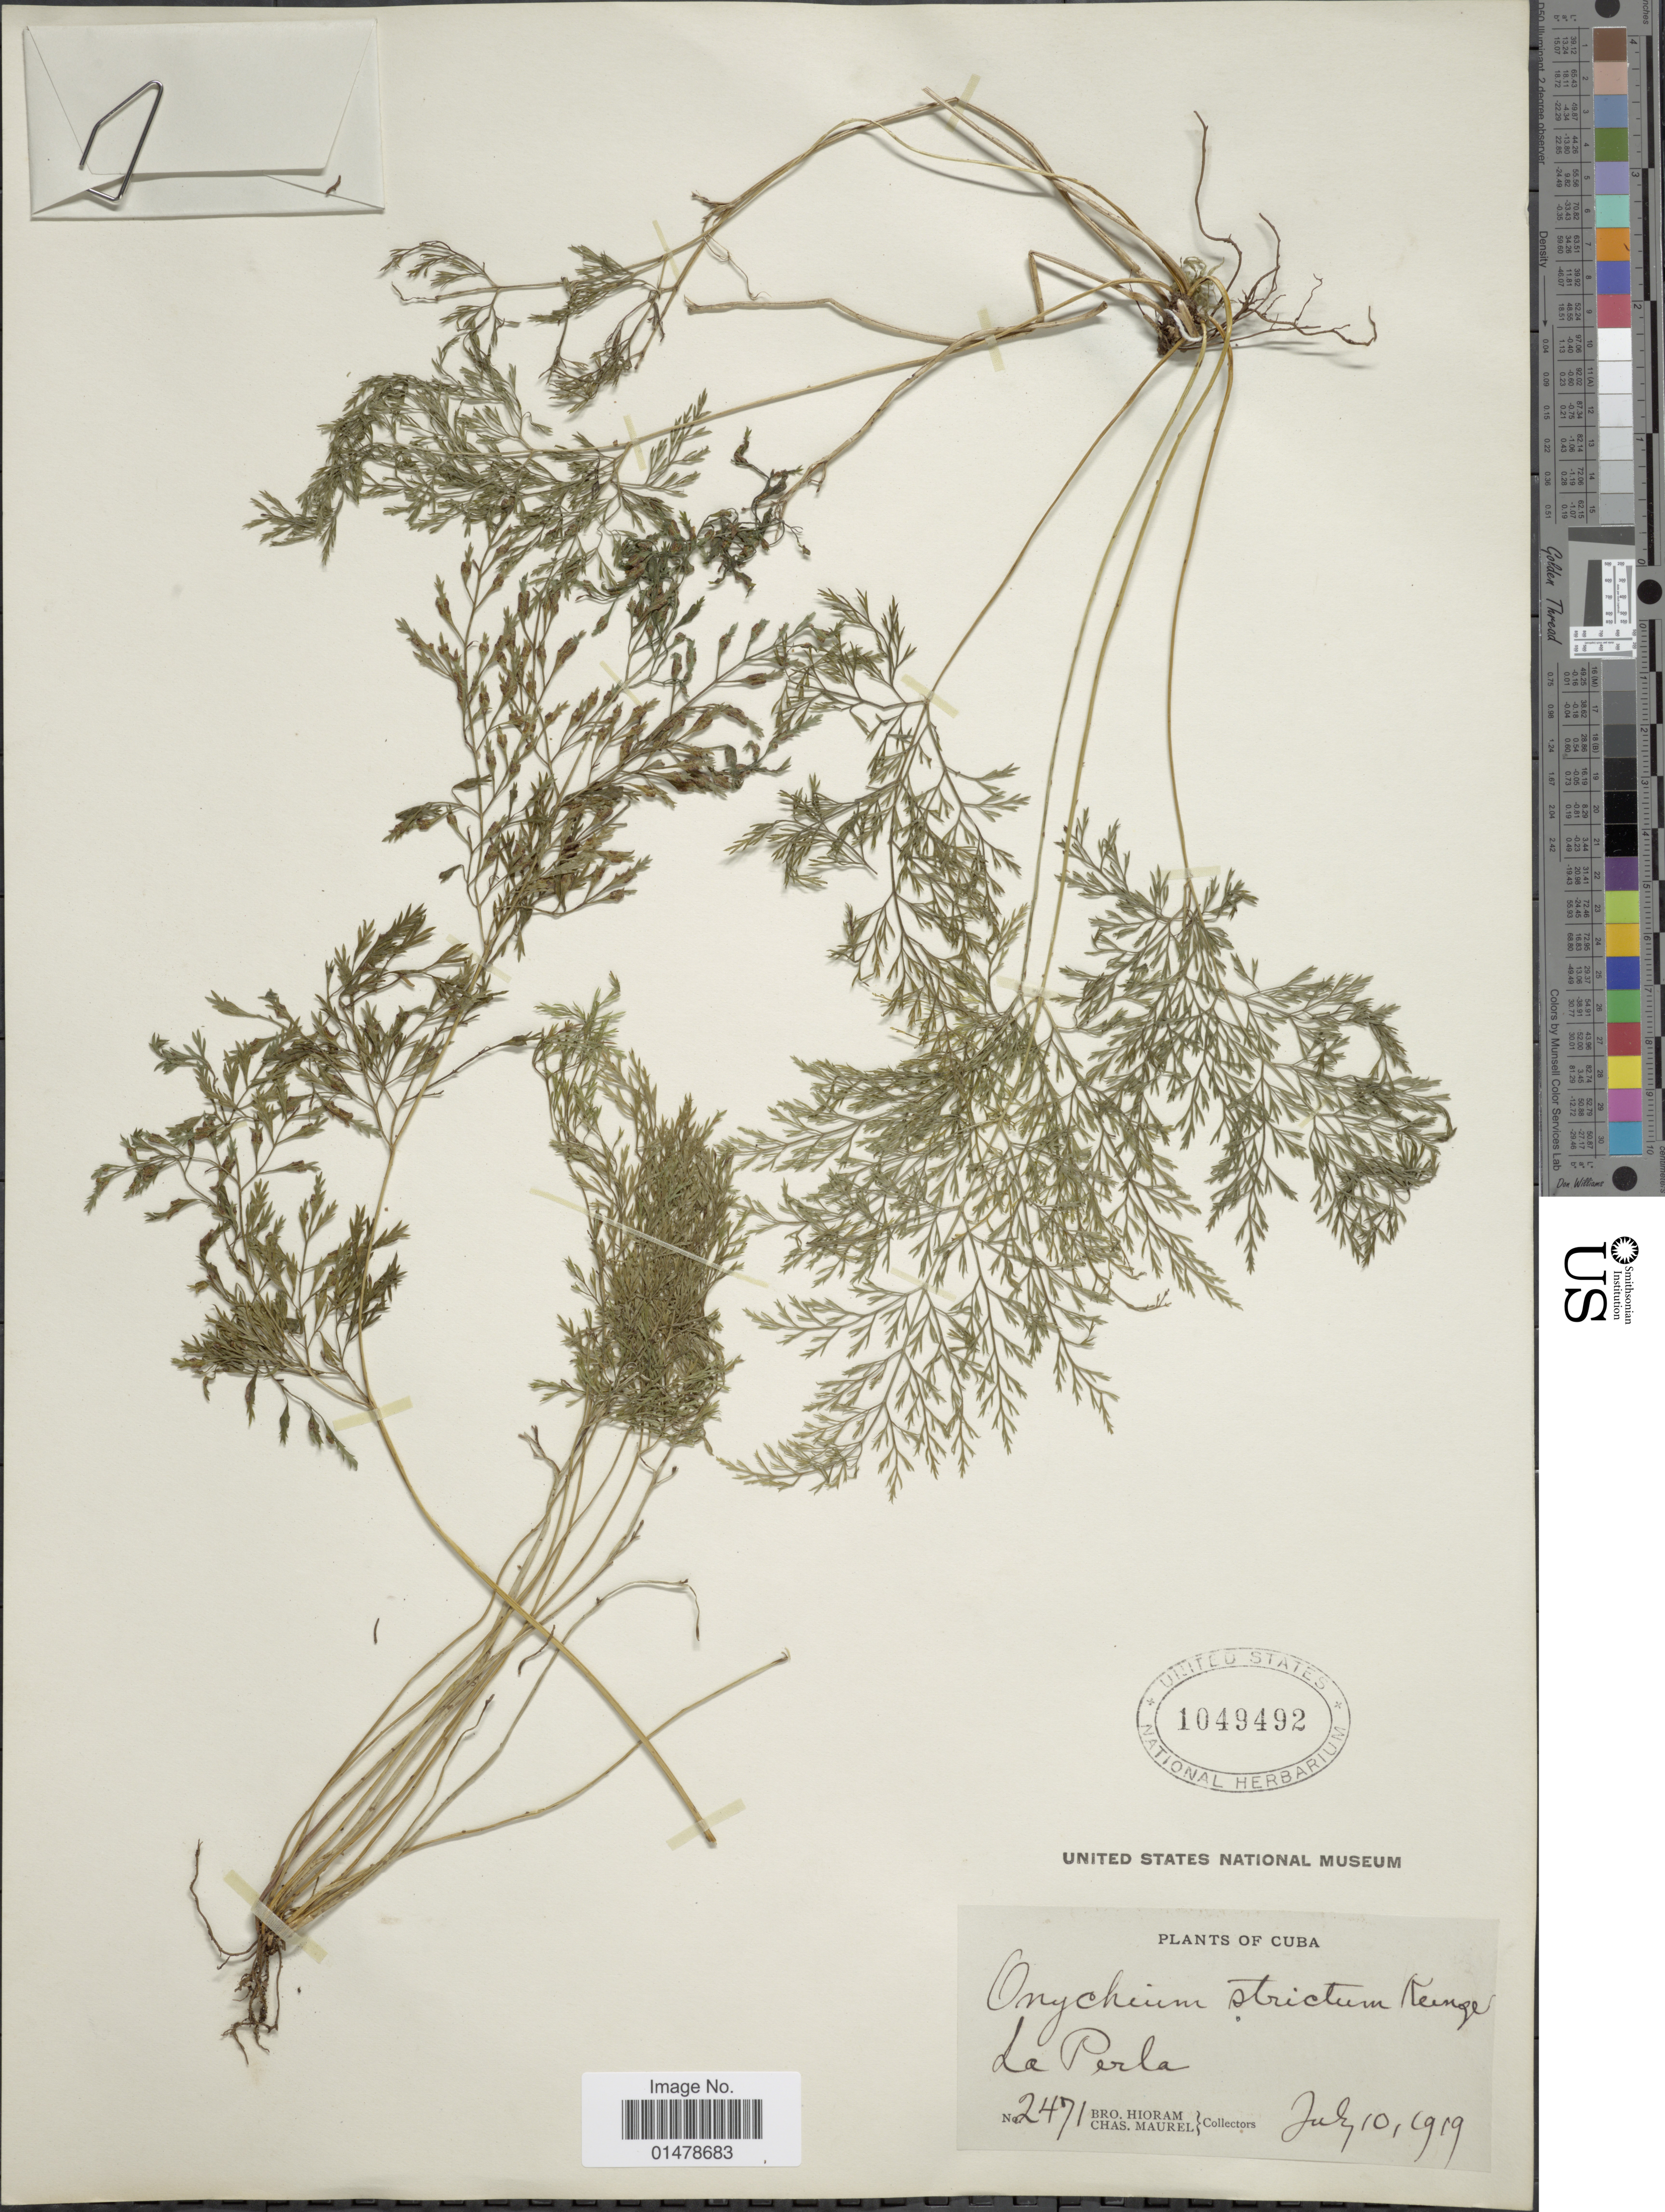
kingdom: Plantae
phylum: Tracheophyta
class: Polypodiopsida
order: Polypodiales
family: Pteridaceae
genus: Pteris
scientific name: Pteris hexagona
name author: (L.) Proctor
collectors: Bro. Hioram & C. Maurel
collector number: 2471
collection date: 1919-07-10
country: Cuba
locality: La Perla.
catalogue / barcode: US 1049492